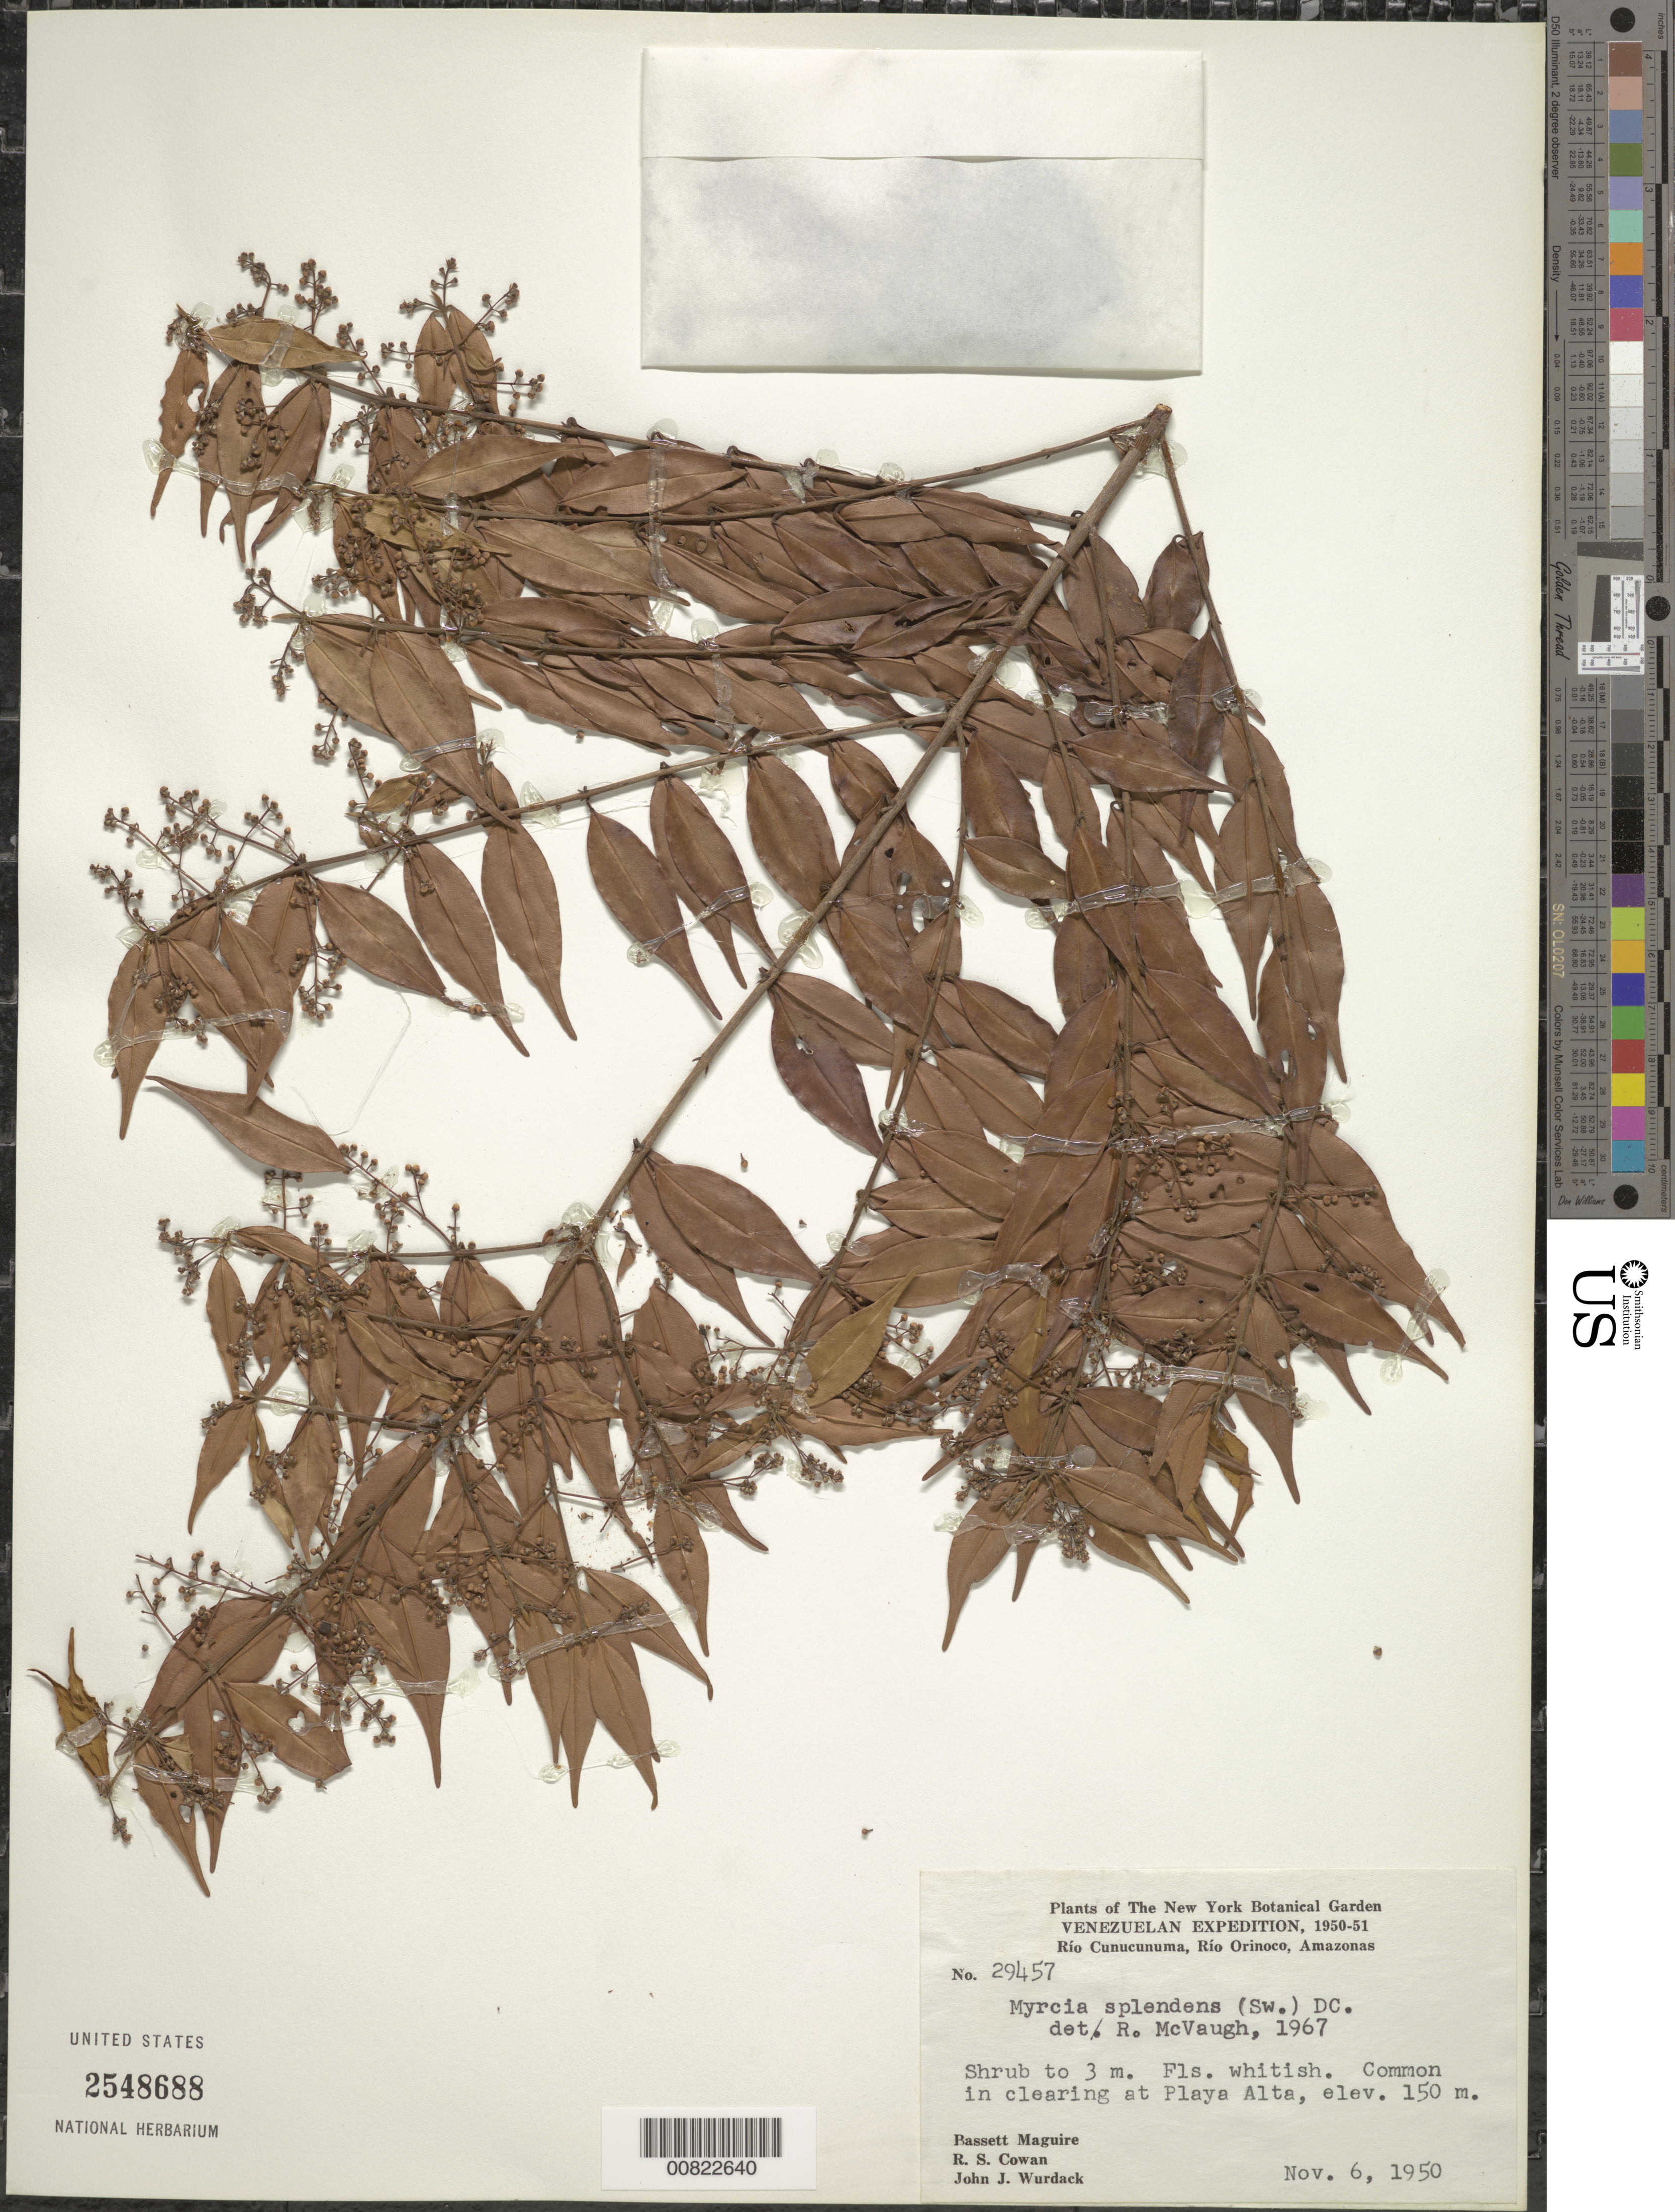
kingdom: Plantae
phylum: Tracheophyta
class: Magnoliopsida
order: Myrtales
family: Myrtaceae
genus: Myrcia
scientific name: Myrcia splendens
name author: (Sw.) DC.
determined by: McVaugh, R.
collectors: B. Maguire, R. S. Cowan & J. J. Wurdack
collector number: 29457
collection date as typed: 6-Nov-50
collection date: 1950-11-06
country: Venezuela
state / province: Amazonas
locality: Cerro Duida, Río Cunucunuma, Playa Alta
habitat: Clearing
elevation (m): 150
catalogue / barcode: US 2548688